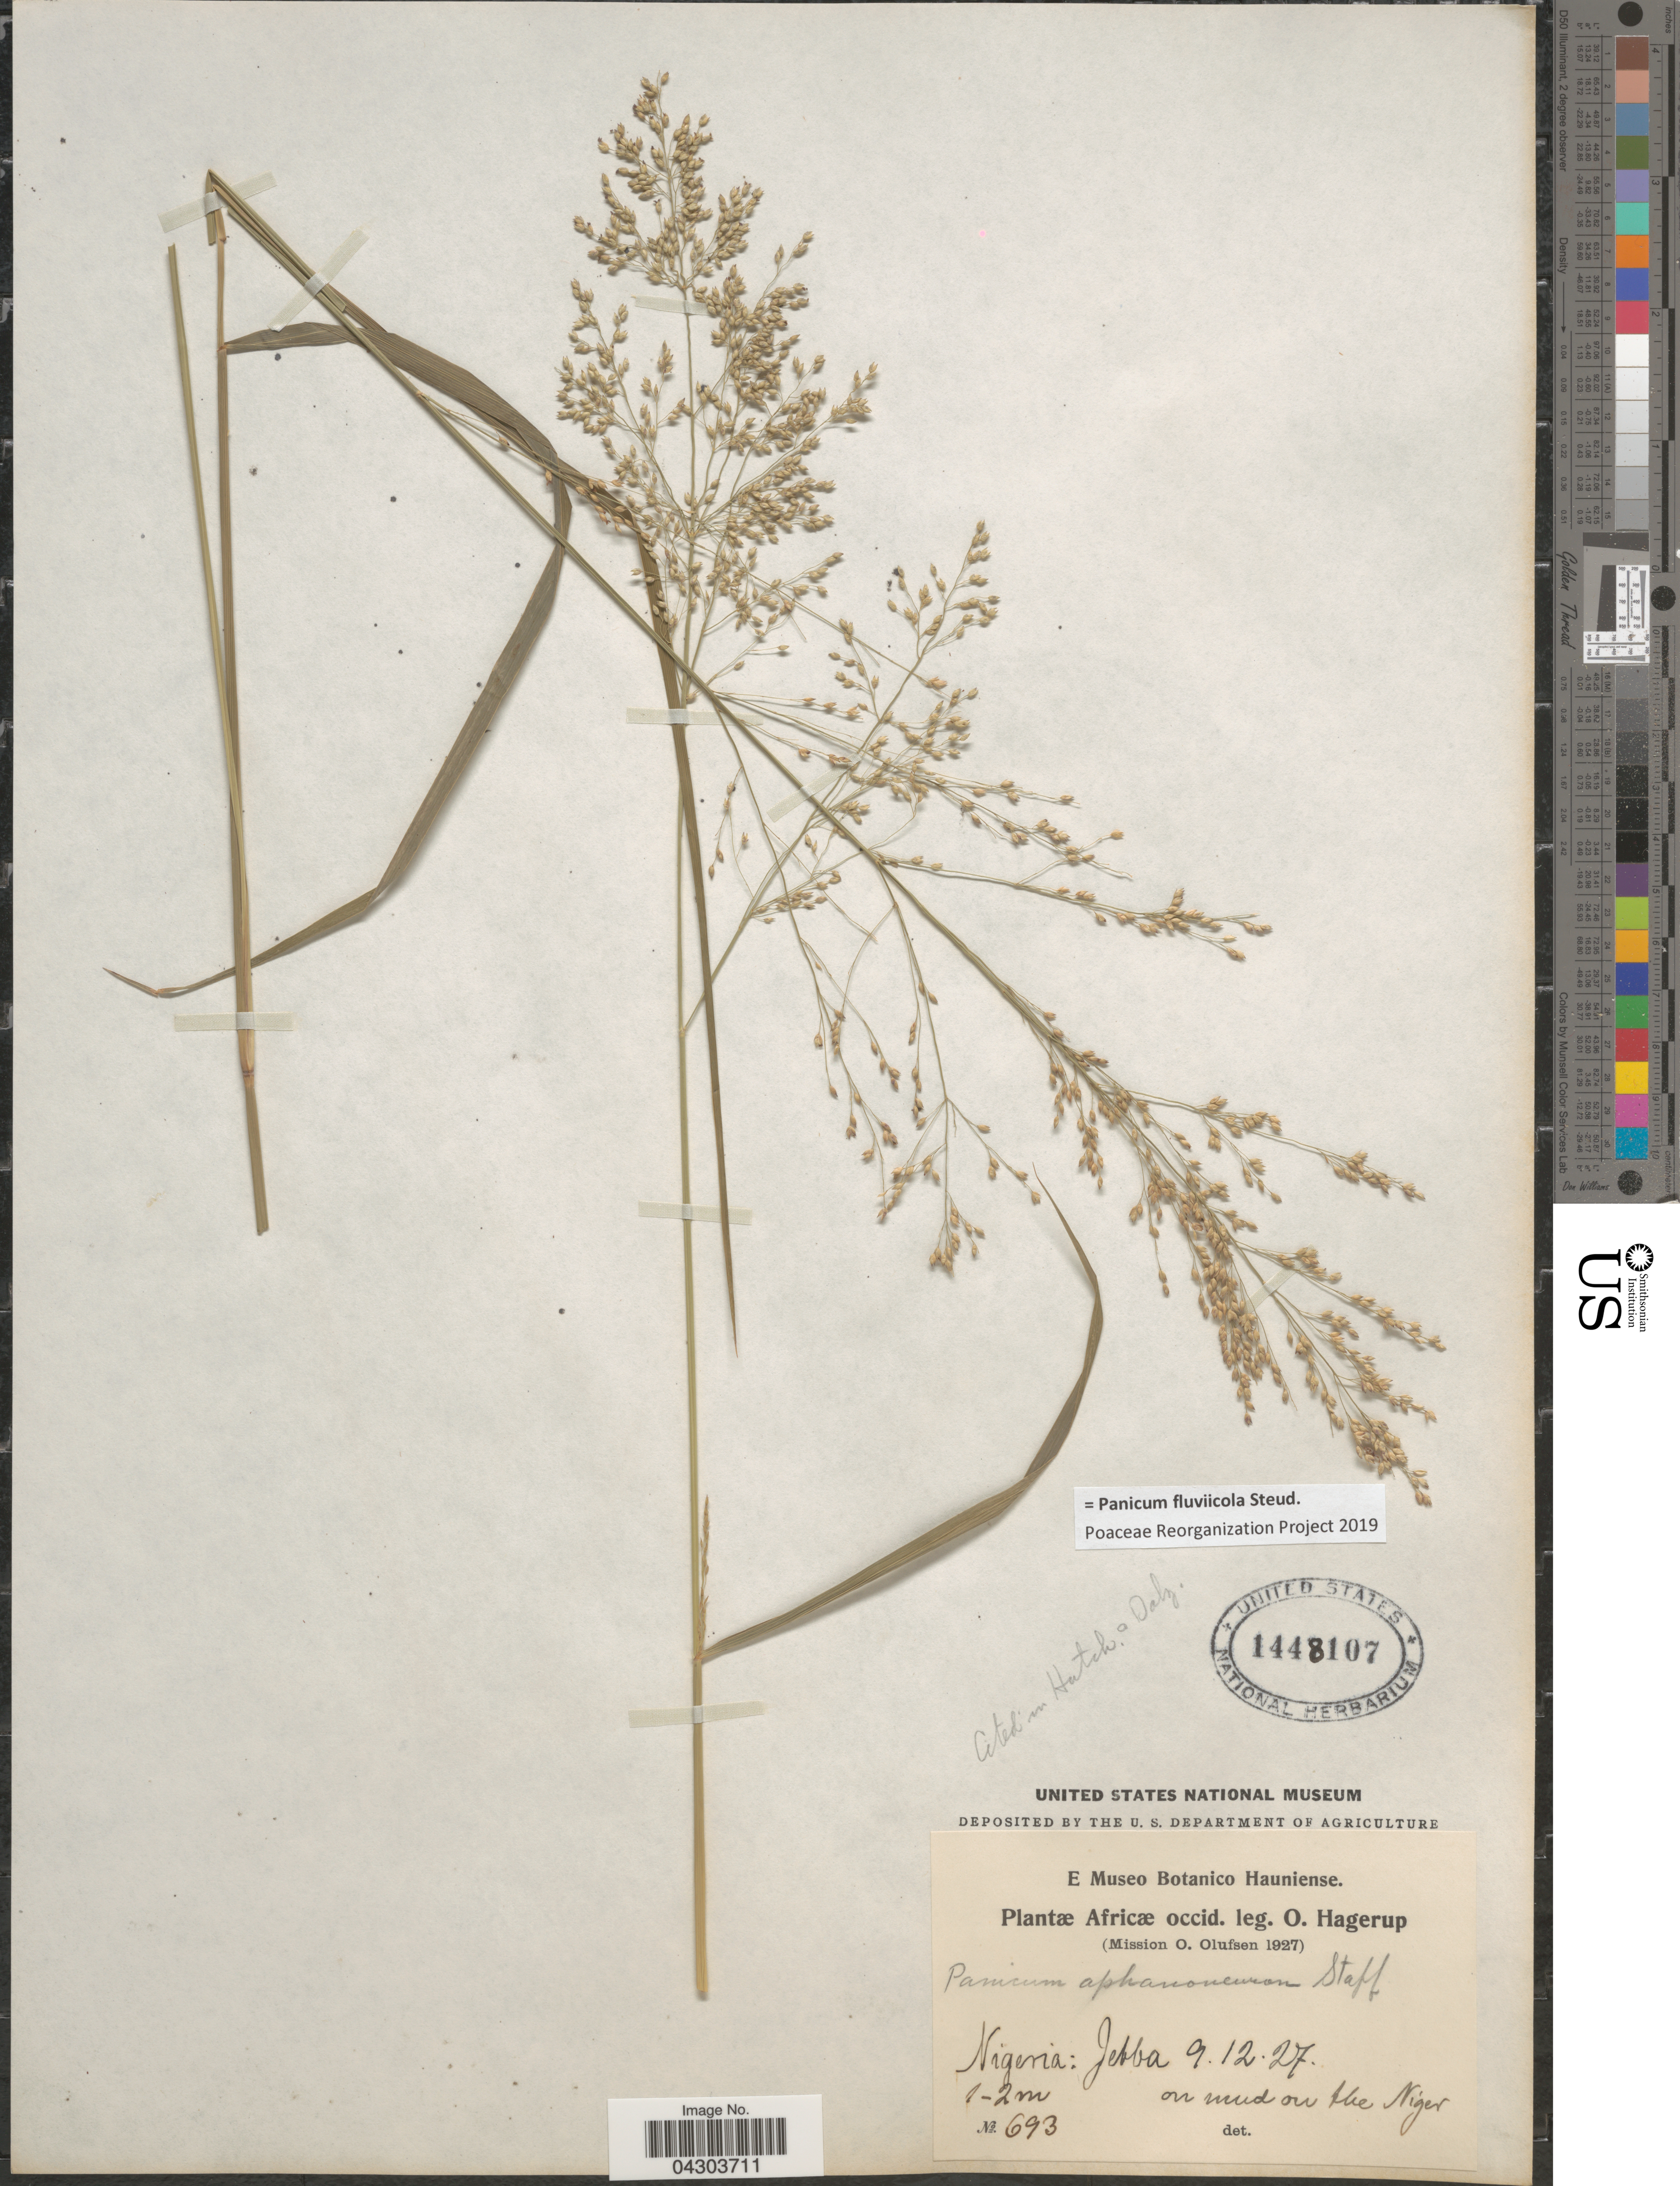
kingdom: Plantae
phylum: Tracheophyta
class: Liliopsida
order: Poales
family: Poaceae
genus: Panicum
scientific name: Panicum fluviicola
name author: Steud.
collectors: O. Hagerup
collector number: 693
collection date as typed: Transcribed d/m/y: 9/12/27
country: Nigeria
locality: Africæ occid. (Mission O. Olufsen 1927). Jebba on mud on the Niger.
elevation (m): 1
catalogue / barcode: US 1448107